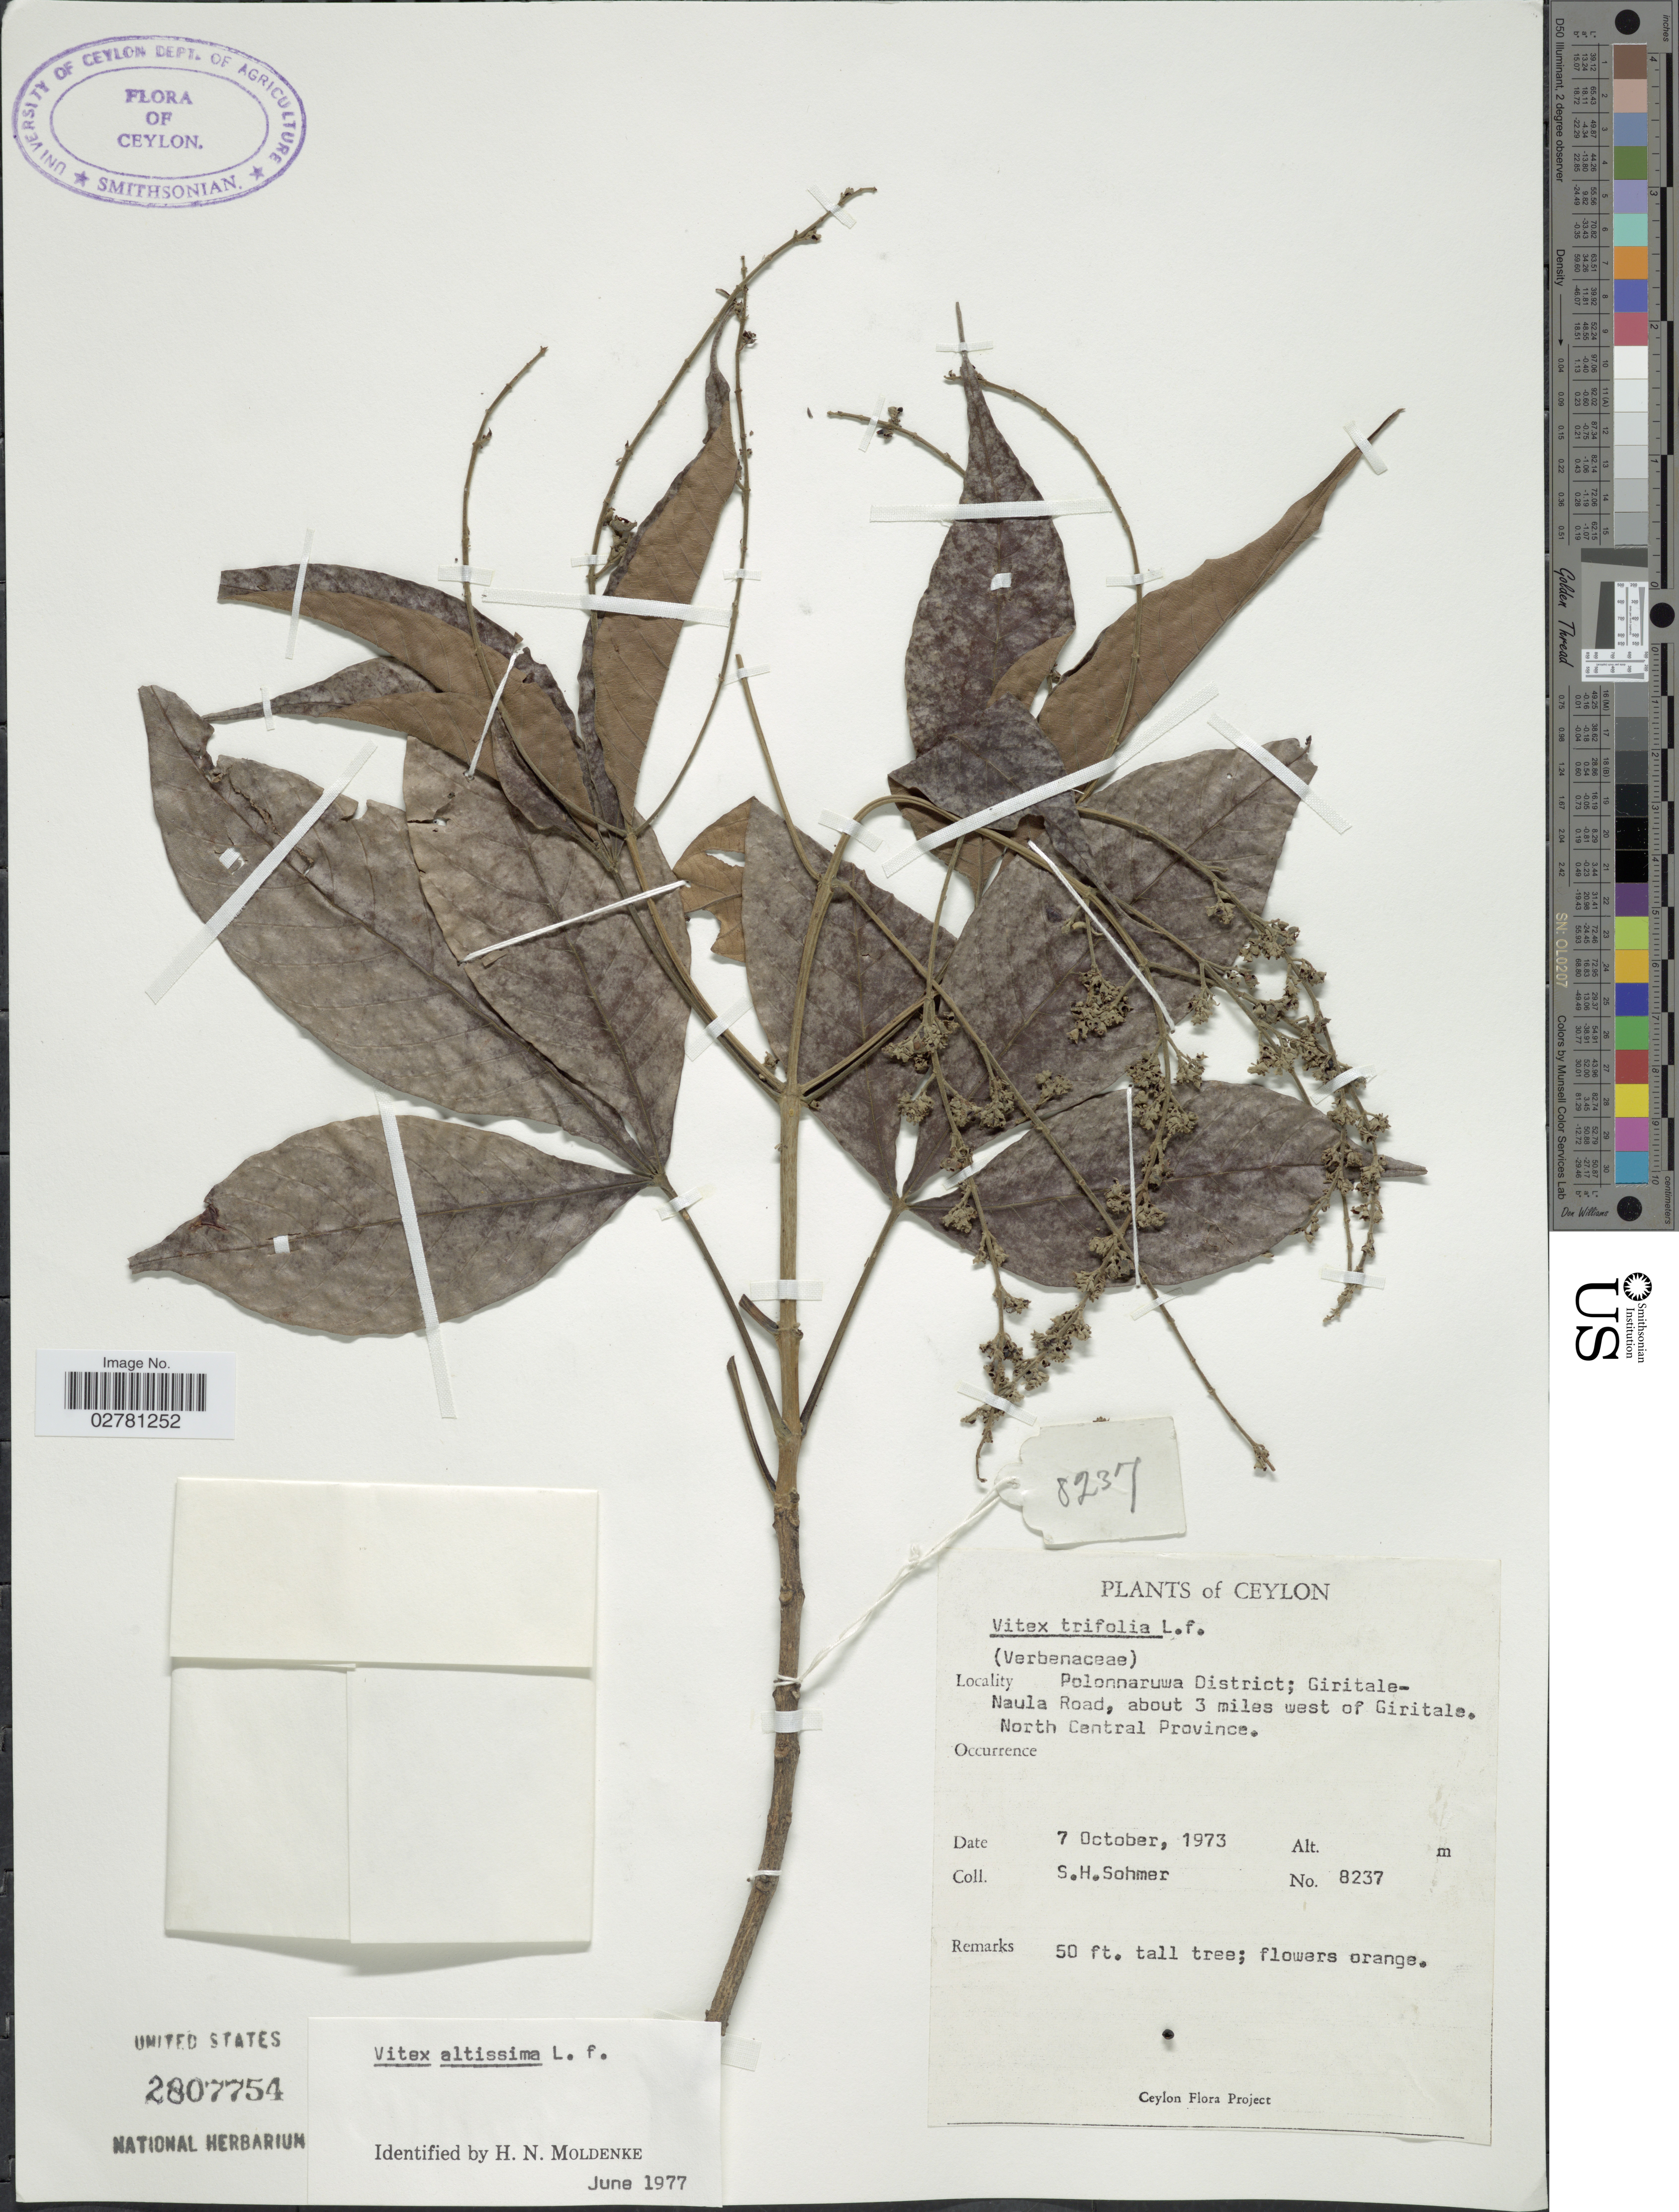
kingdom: Plantae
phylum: Tracheophyta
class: Magnoliopsida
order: Lamiales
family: Lamiaceae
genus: Vitex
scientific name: Vitex altissima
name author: L. f.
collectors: S. H. Sohmer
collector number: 8237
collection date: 1973-10-07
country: Sri Lanka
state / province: North Central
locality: Ceylon. Polonnaruwa District; Giritale-Naula Road, about 3 miles west of Giritale.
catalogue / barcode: US 2807754